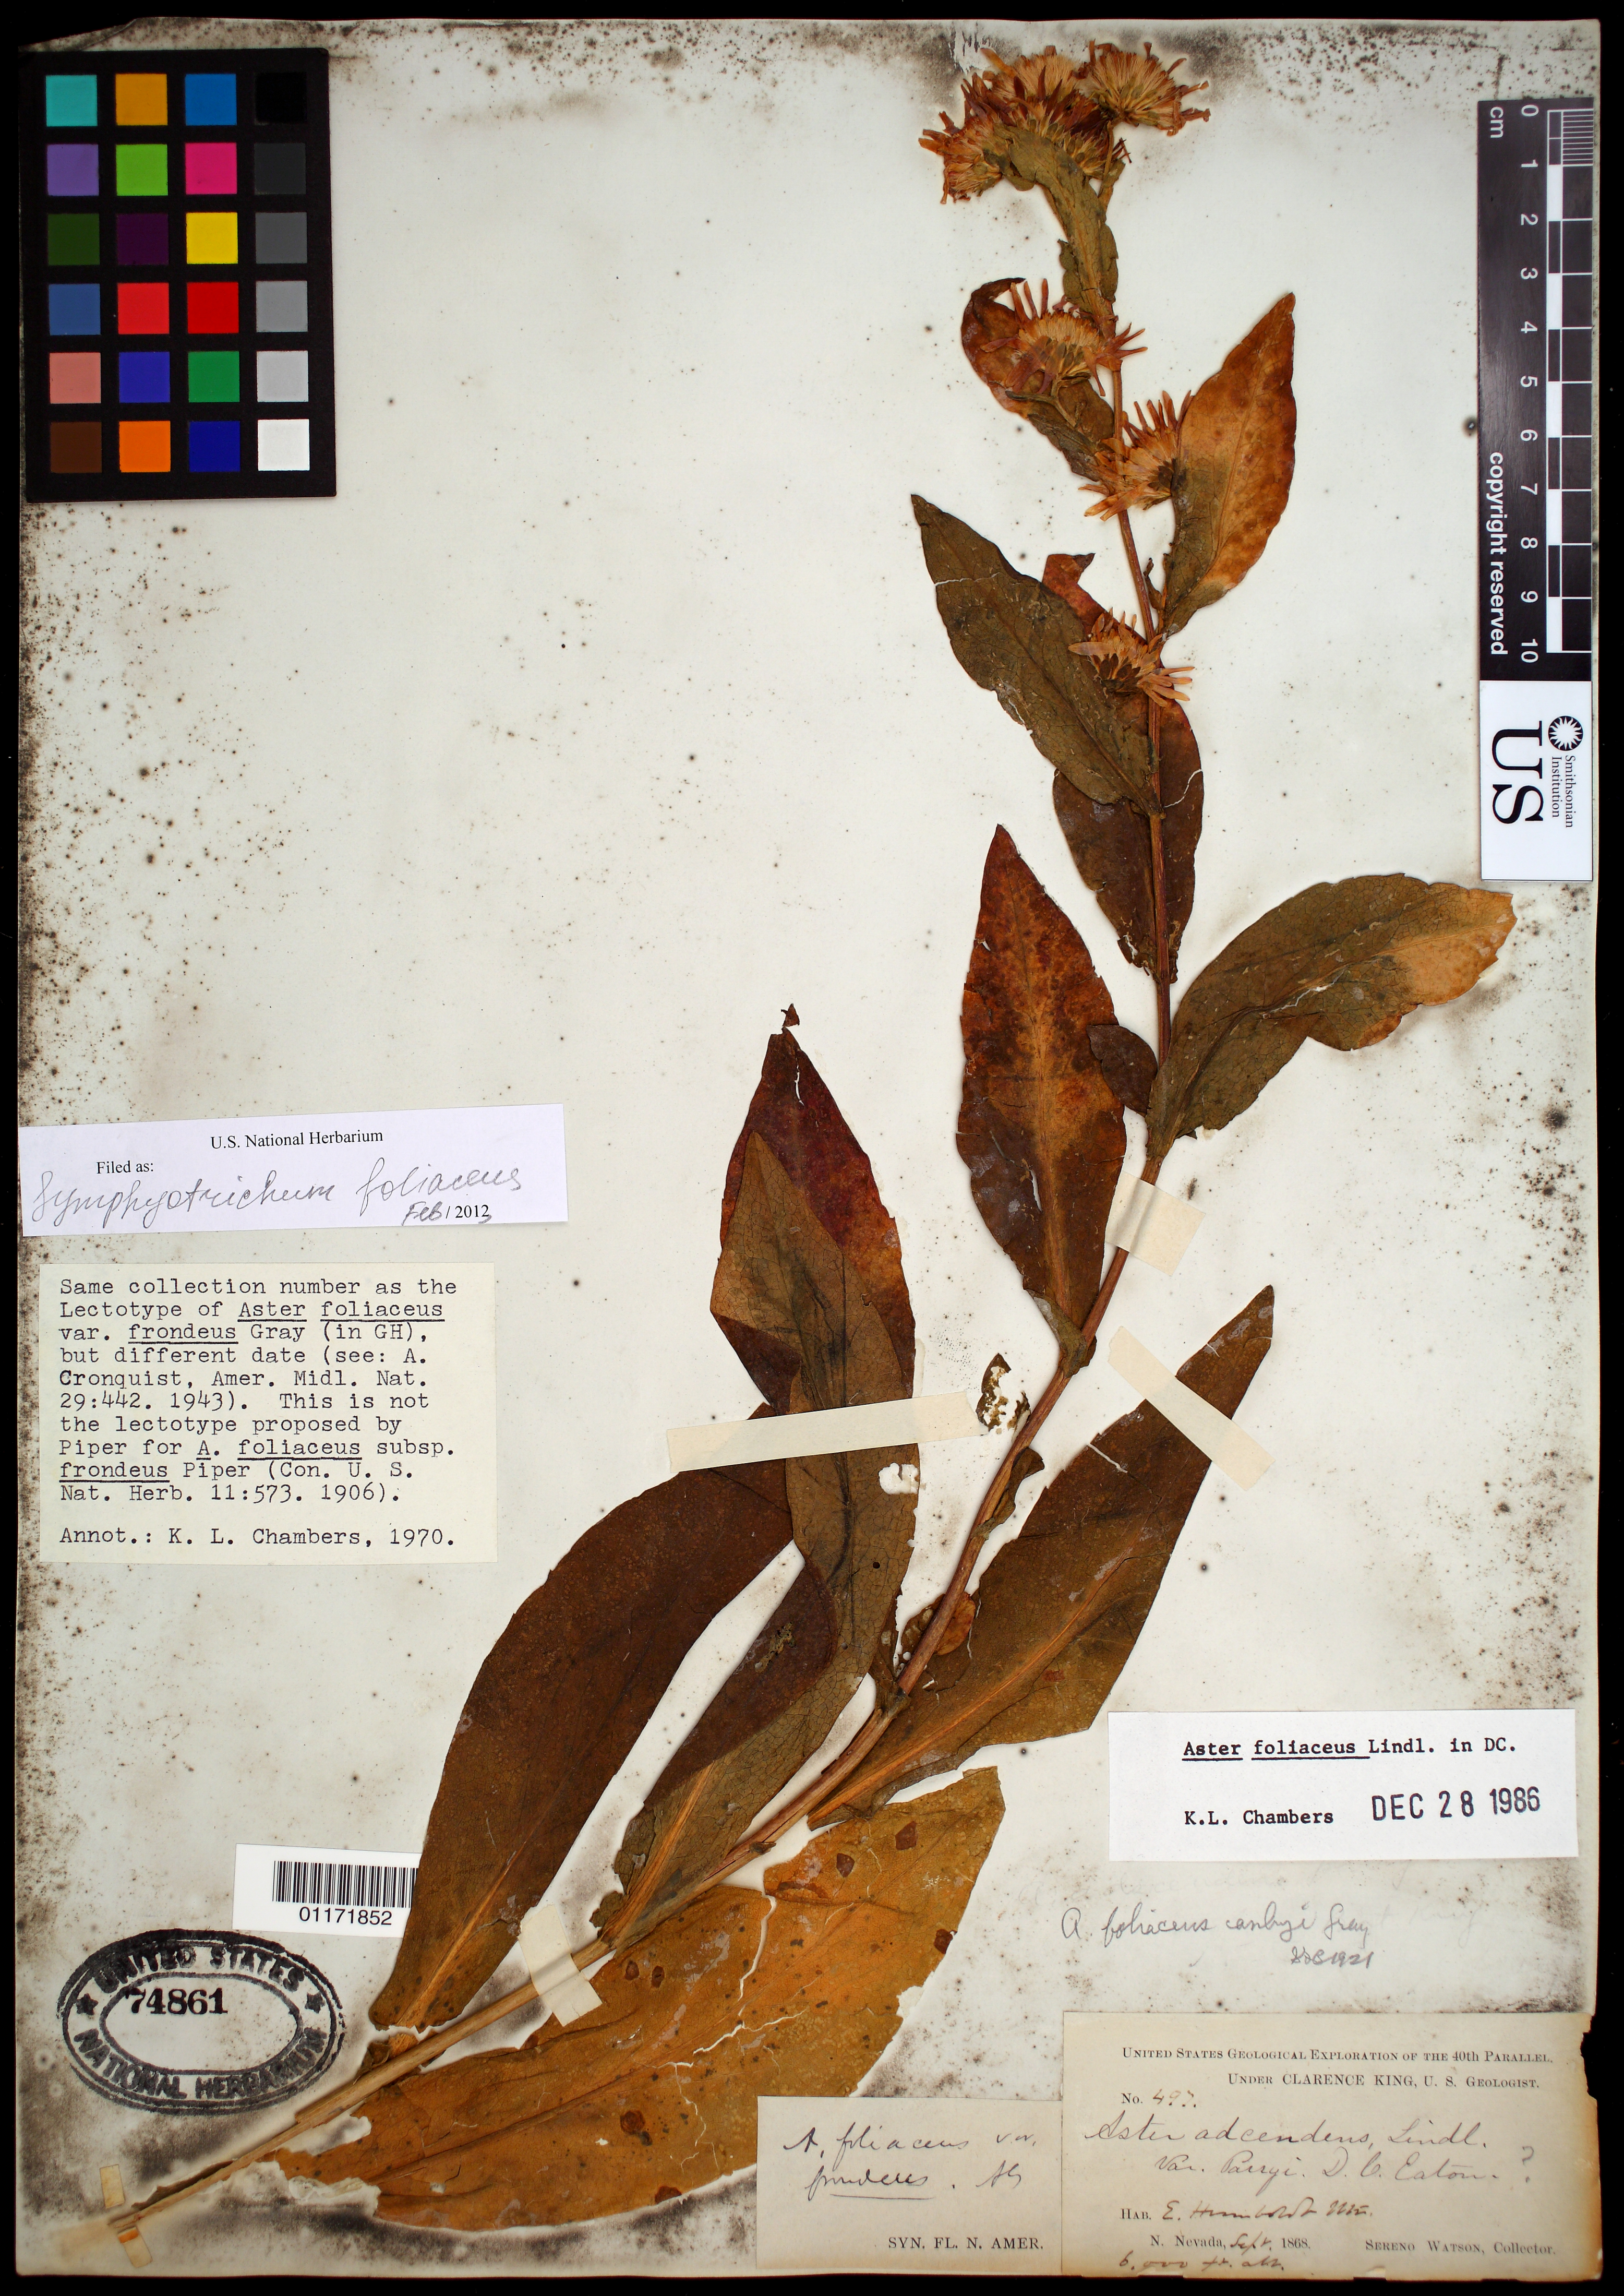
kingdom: Plantae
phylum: Tracheophyta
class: Magnoliopsida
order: Asterales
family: Asteraceae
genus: Symphyotrichum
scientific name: Symphyotrichum foliaceum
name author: (Lindl. ex DC.) G.L. Nesom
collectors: S. Watson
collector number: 497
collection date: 1868-09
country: United States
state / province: Nevada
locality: E. Humboldt Mts.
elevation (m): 1829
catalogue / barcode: US 74861